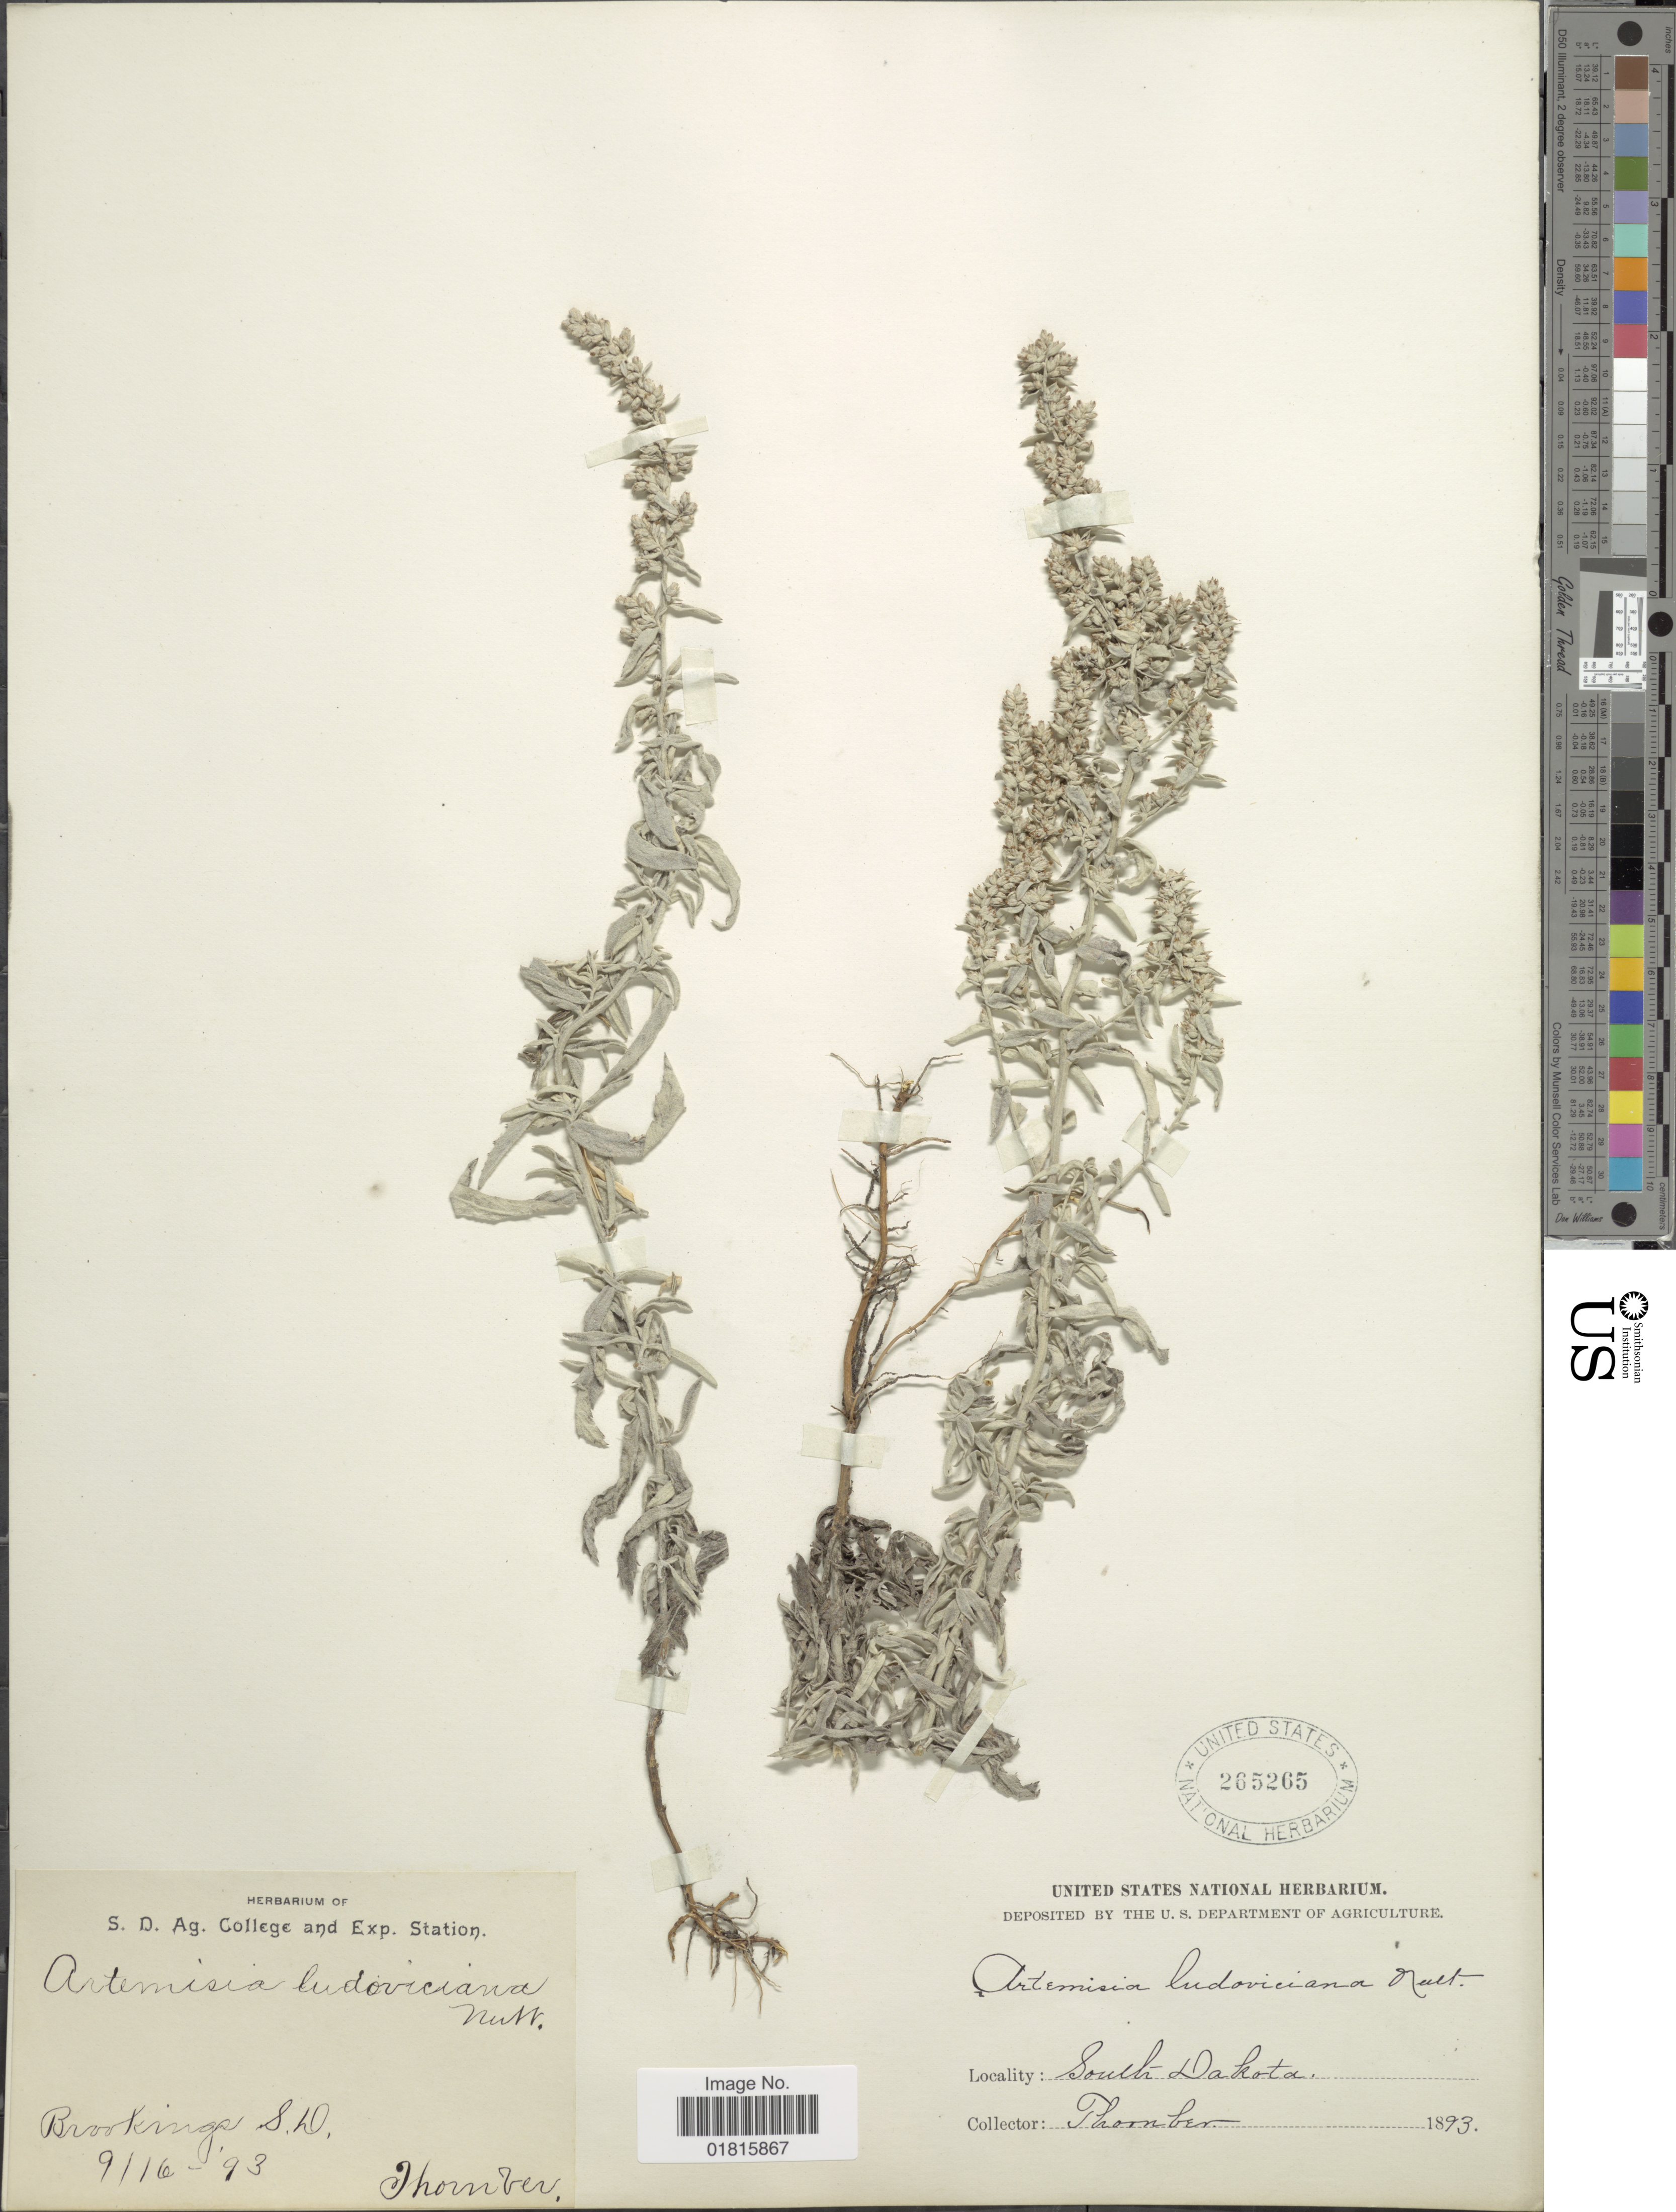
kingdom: Plantae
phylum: Tracheophyta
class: Magnoliopsida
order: Asterales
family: Asteraceae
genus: Artemisia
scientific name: Artemisia gnaphaloides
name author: Nutt.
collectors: J. Thornber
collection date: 1893-09-16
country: United States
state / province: South Dakota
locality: Brookings S.D.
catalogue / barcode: US 265265